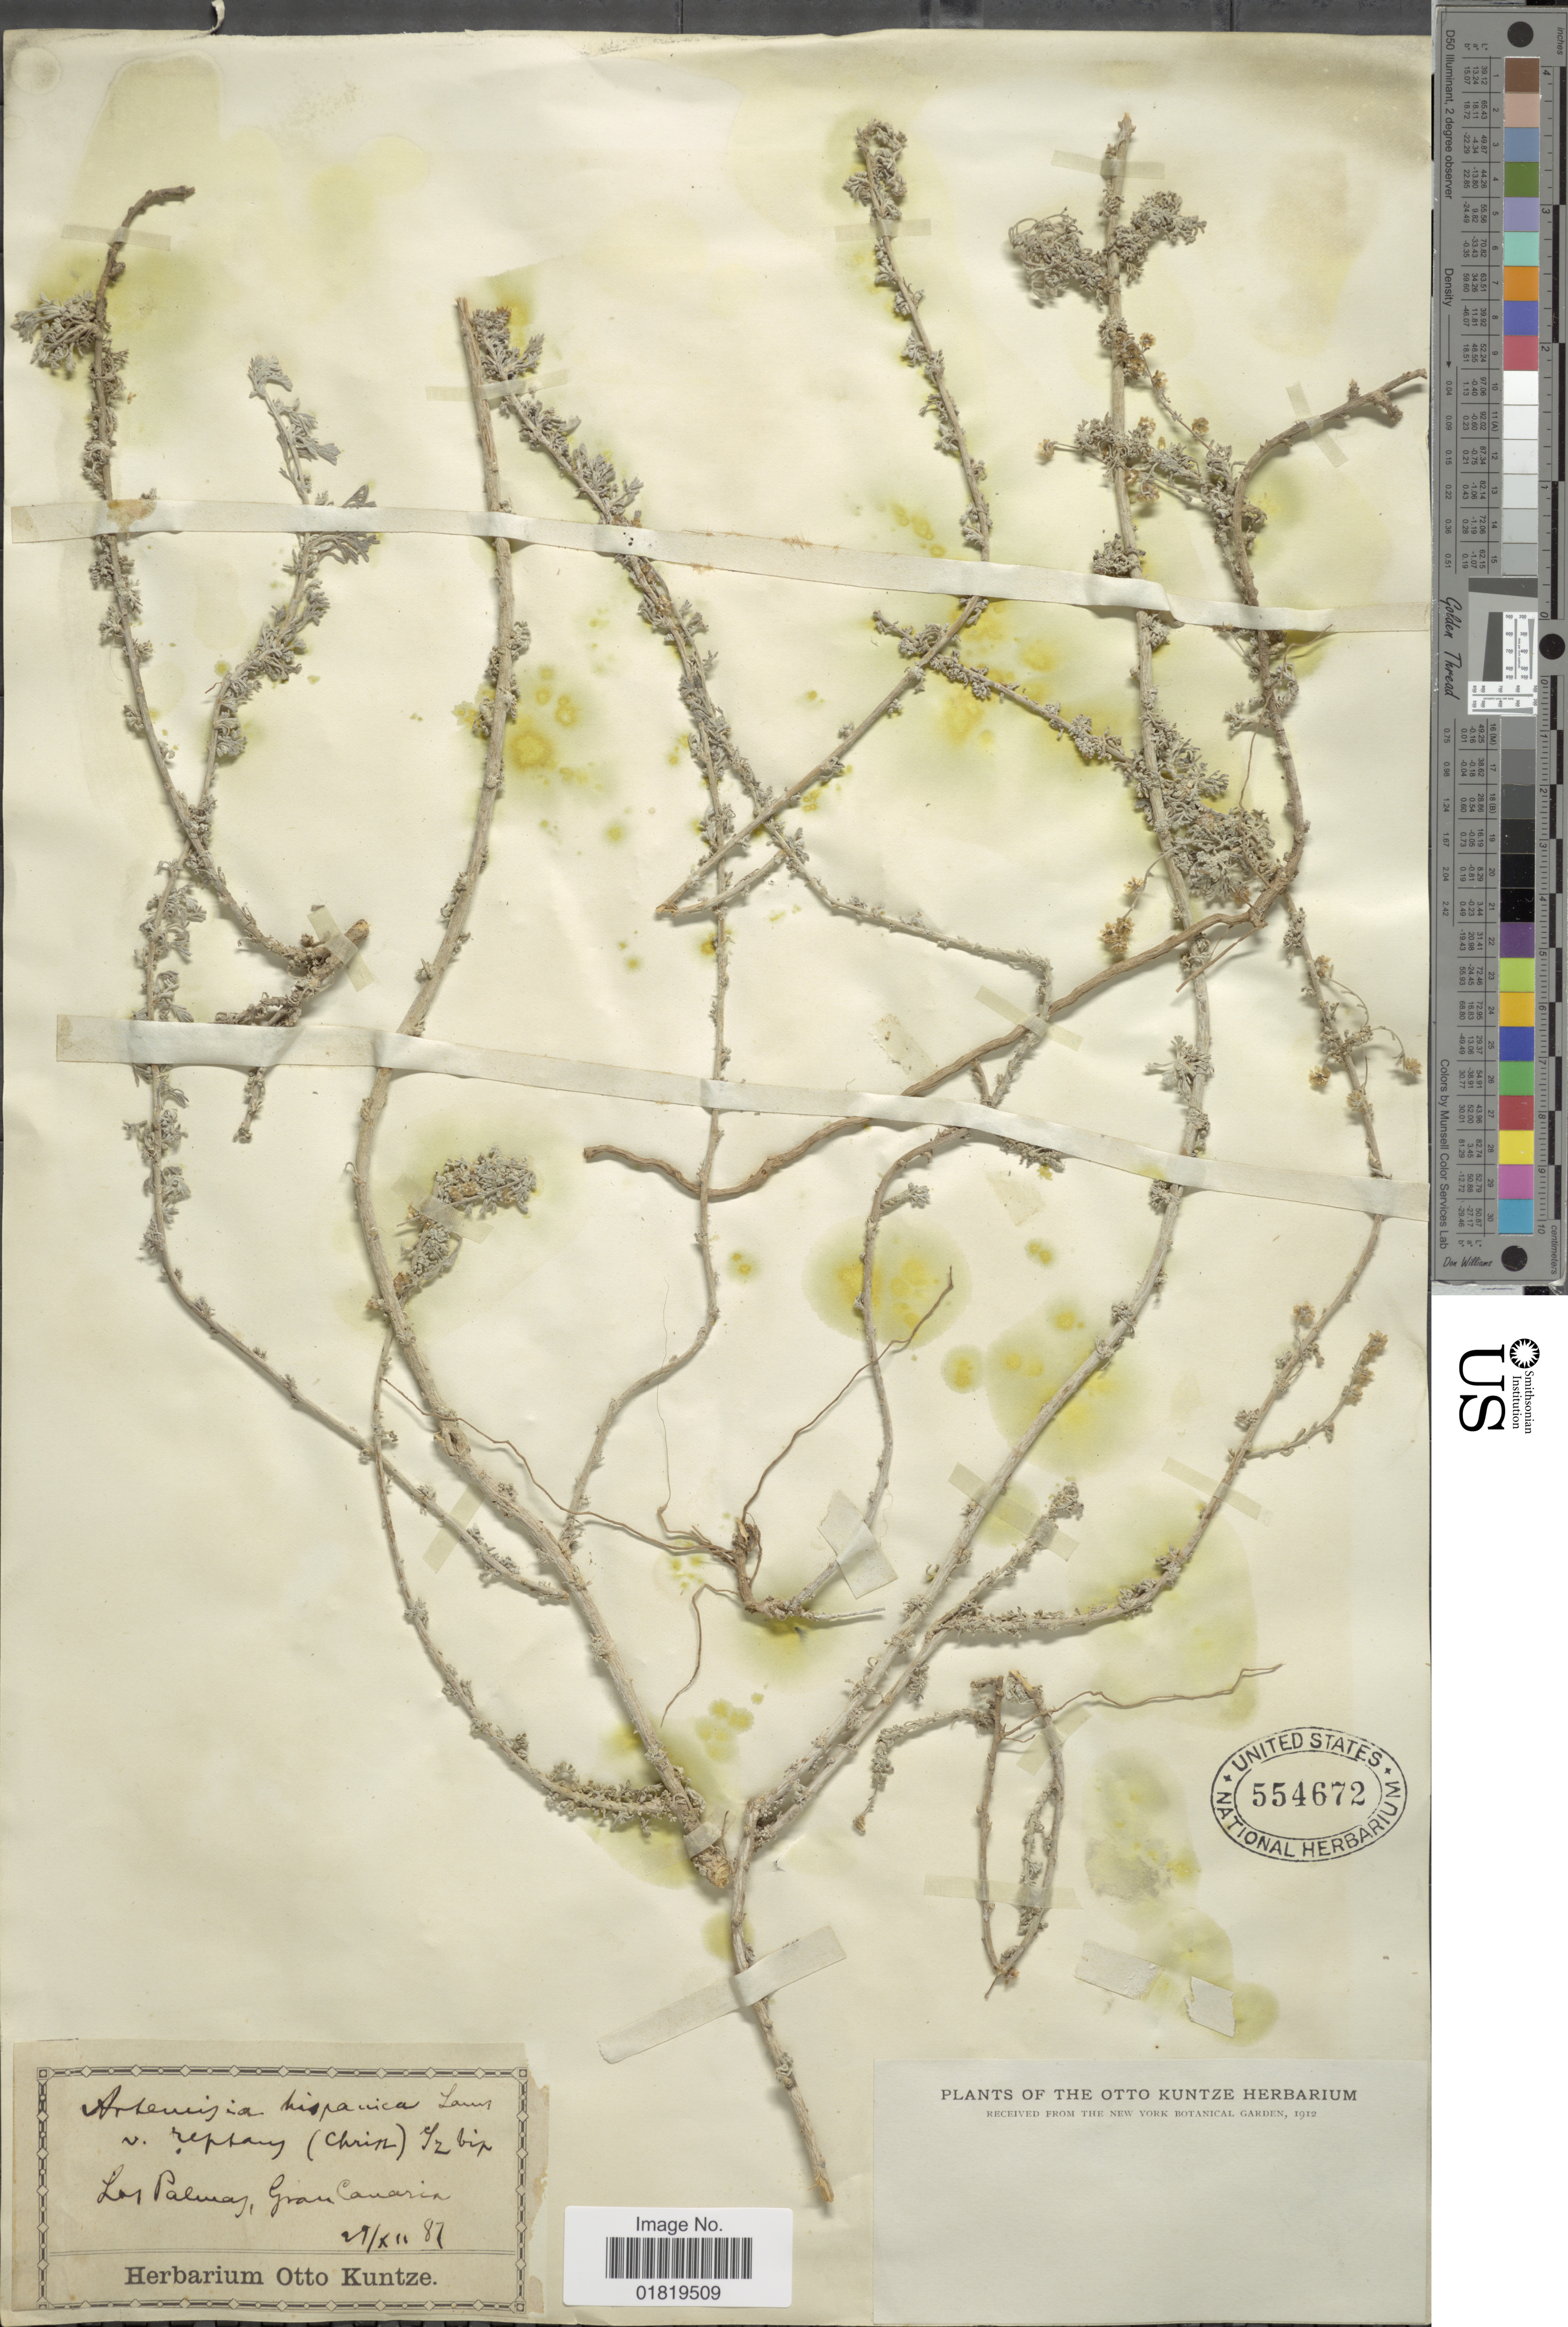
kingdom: Plantae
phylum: Tracheophyta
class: Magnoliopsida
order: Asterales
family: Asteraceae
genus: Artemisia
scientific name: Artemisia hispanica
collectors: ex Herb. O. Kuntze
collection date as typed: Transcribed d/m/y: 29/12/87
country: Spain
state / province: Canarias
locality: Las Palmas, Gran Canaria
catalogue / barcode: US 554672